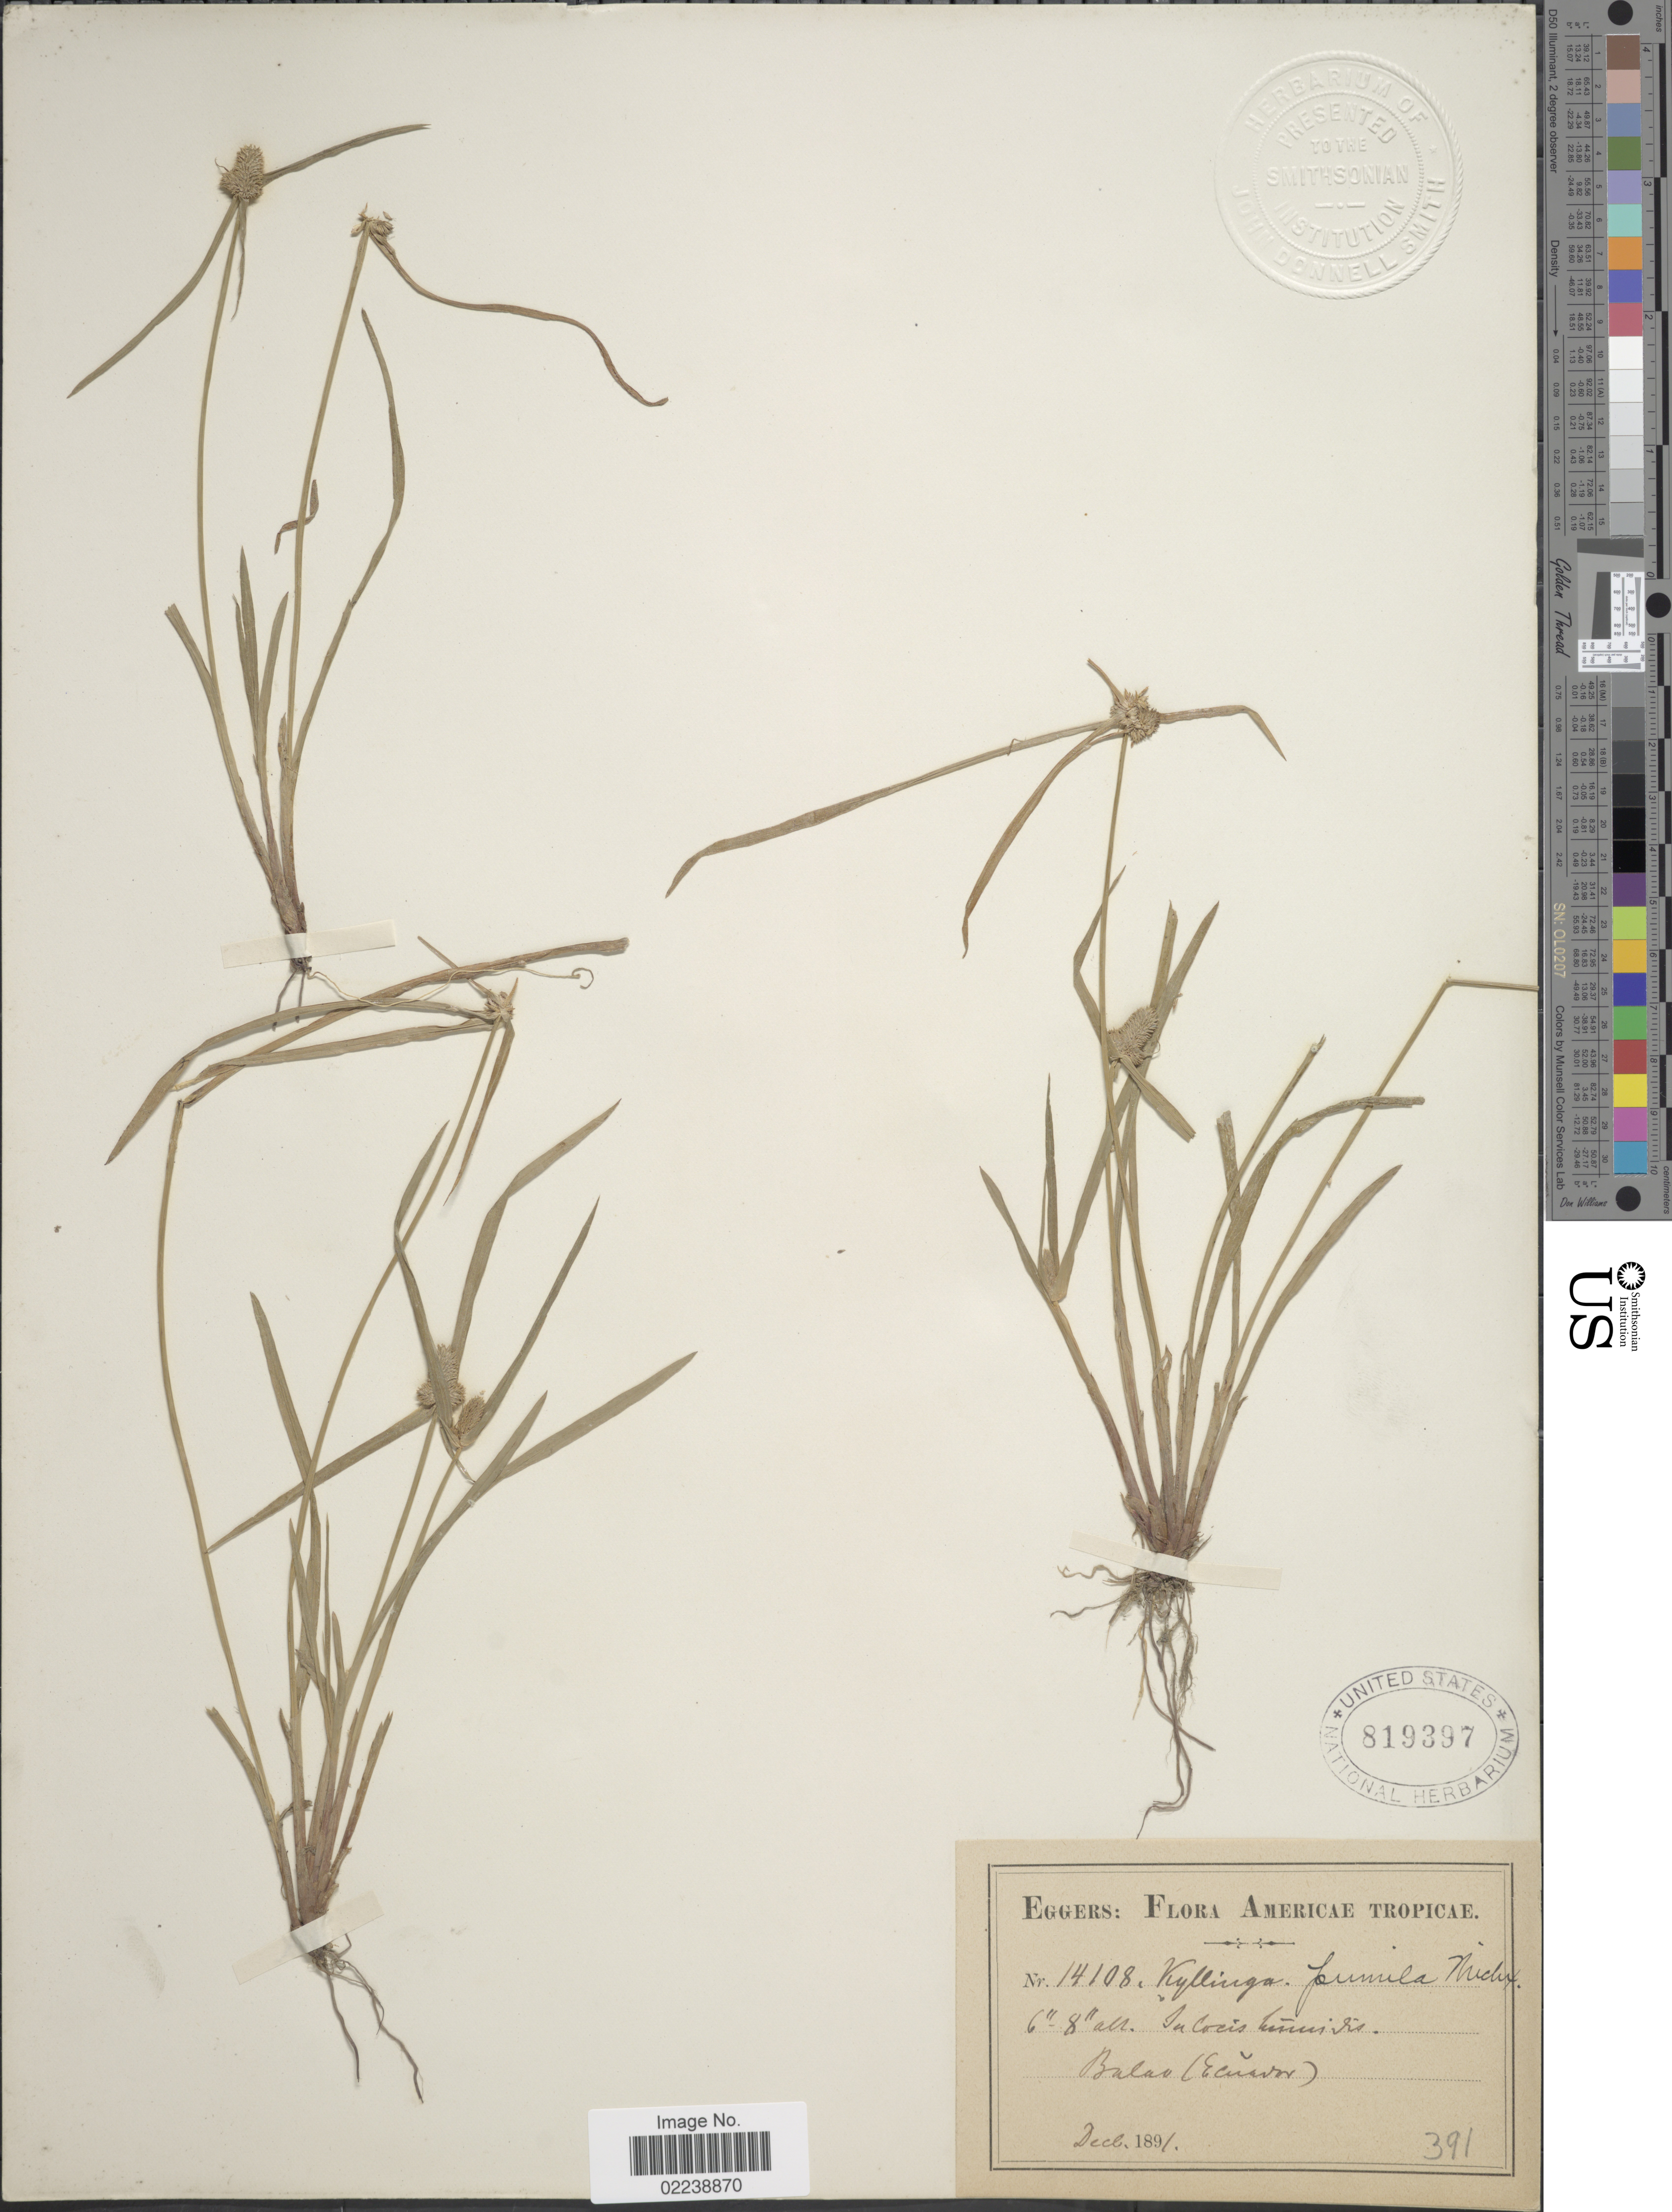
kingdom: Plantae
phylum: Tracheophyta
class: Liliopsida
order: Poales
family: Cyperaceae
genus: Cyperus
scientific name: Cyperus hortensis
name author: (Salzm. ex Steud.) Dorr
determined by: Strong, Mark T., (BOT), Smithsonian Institution - National Museum of Natural History (UNITED STATES)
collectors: -. Eggers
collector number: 14108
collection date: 1891-12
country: Ecuador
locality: Balao.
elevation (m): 2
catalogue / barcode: US 819397